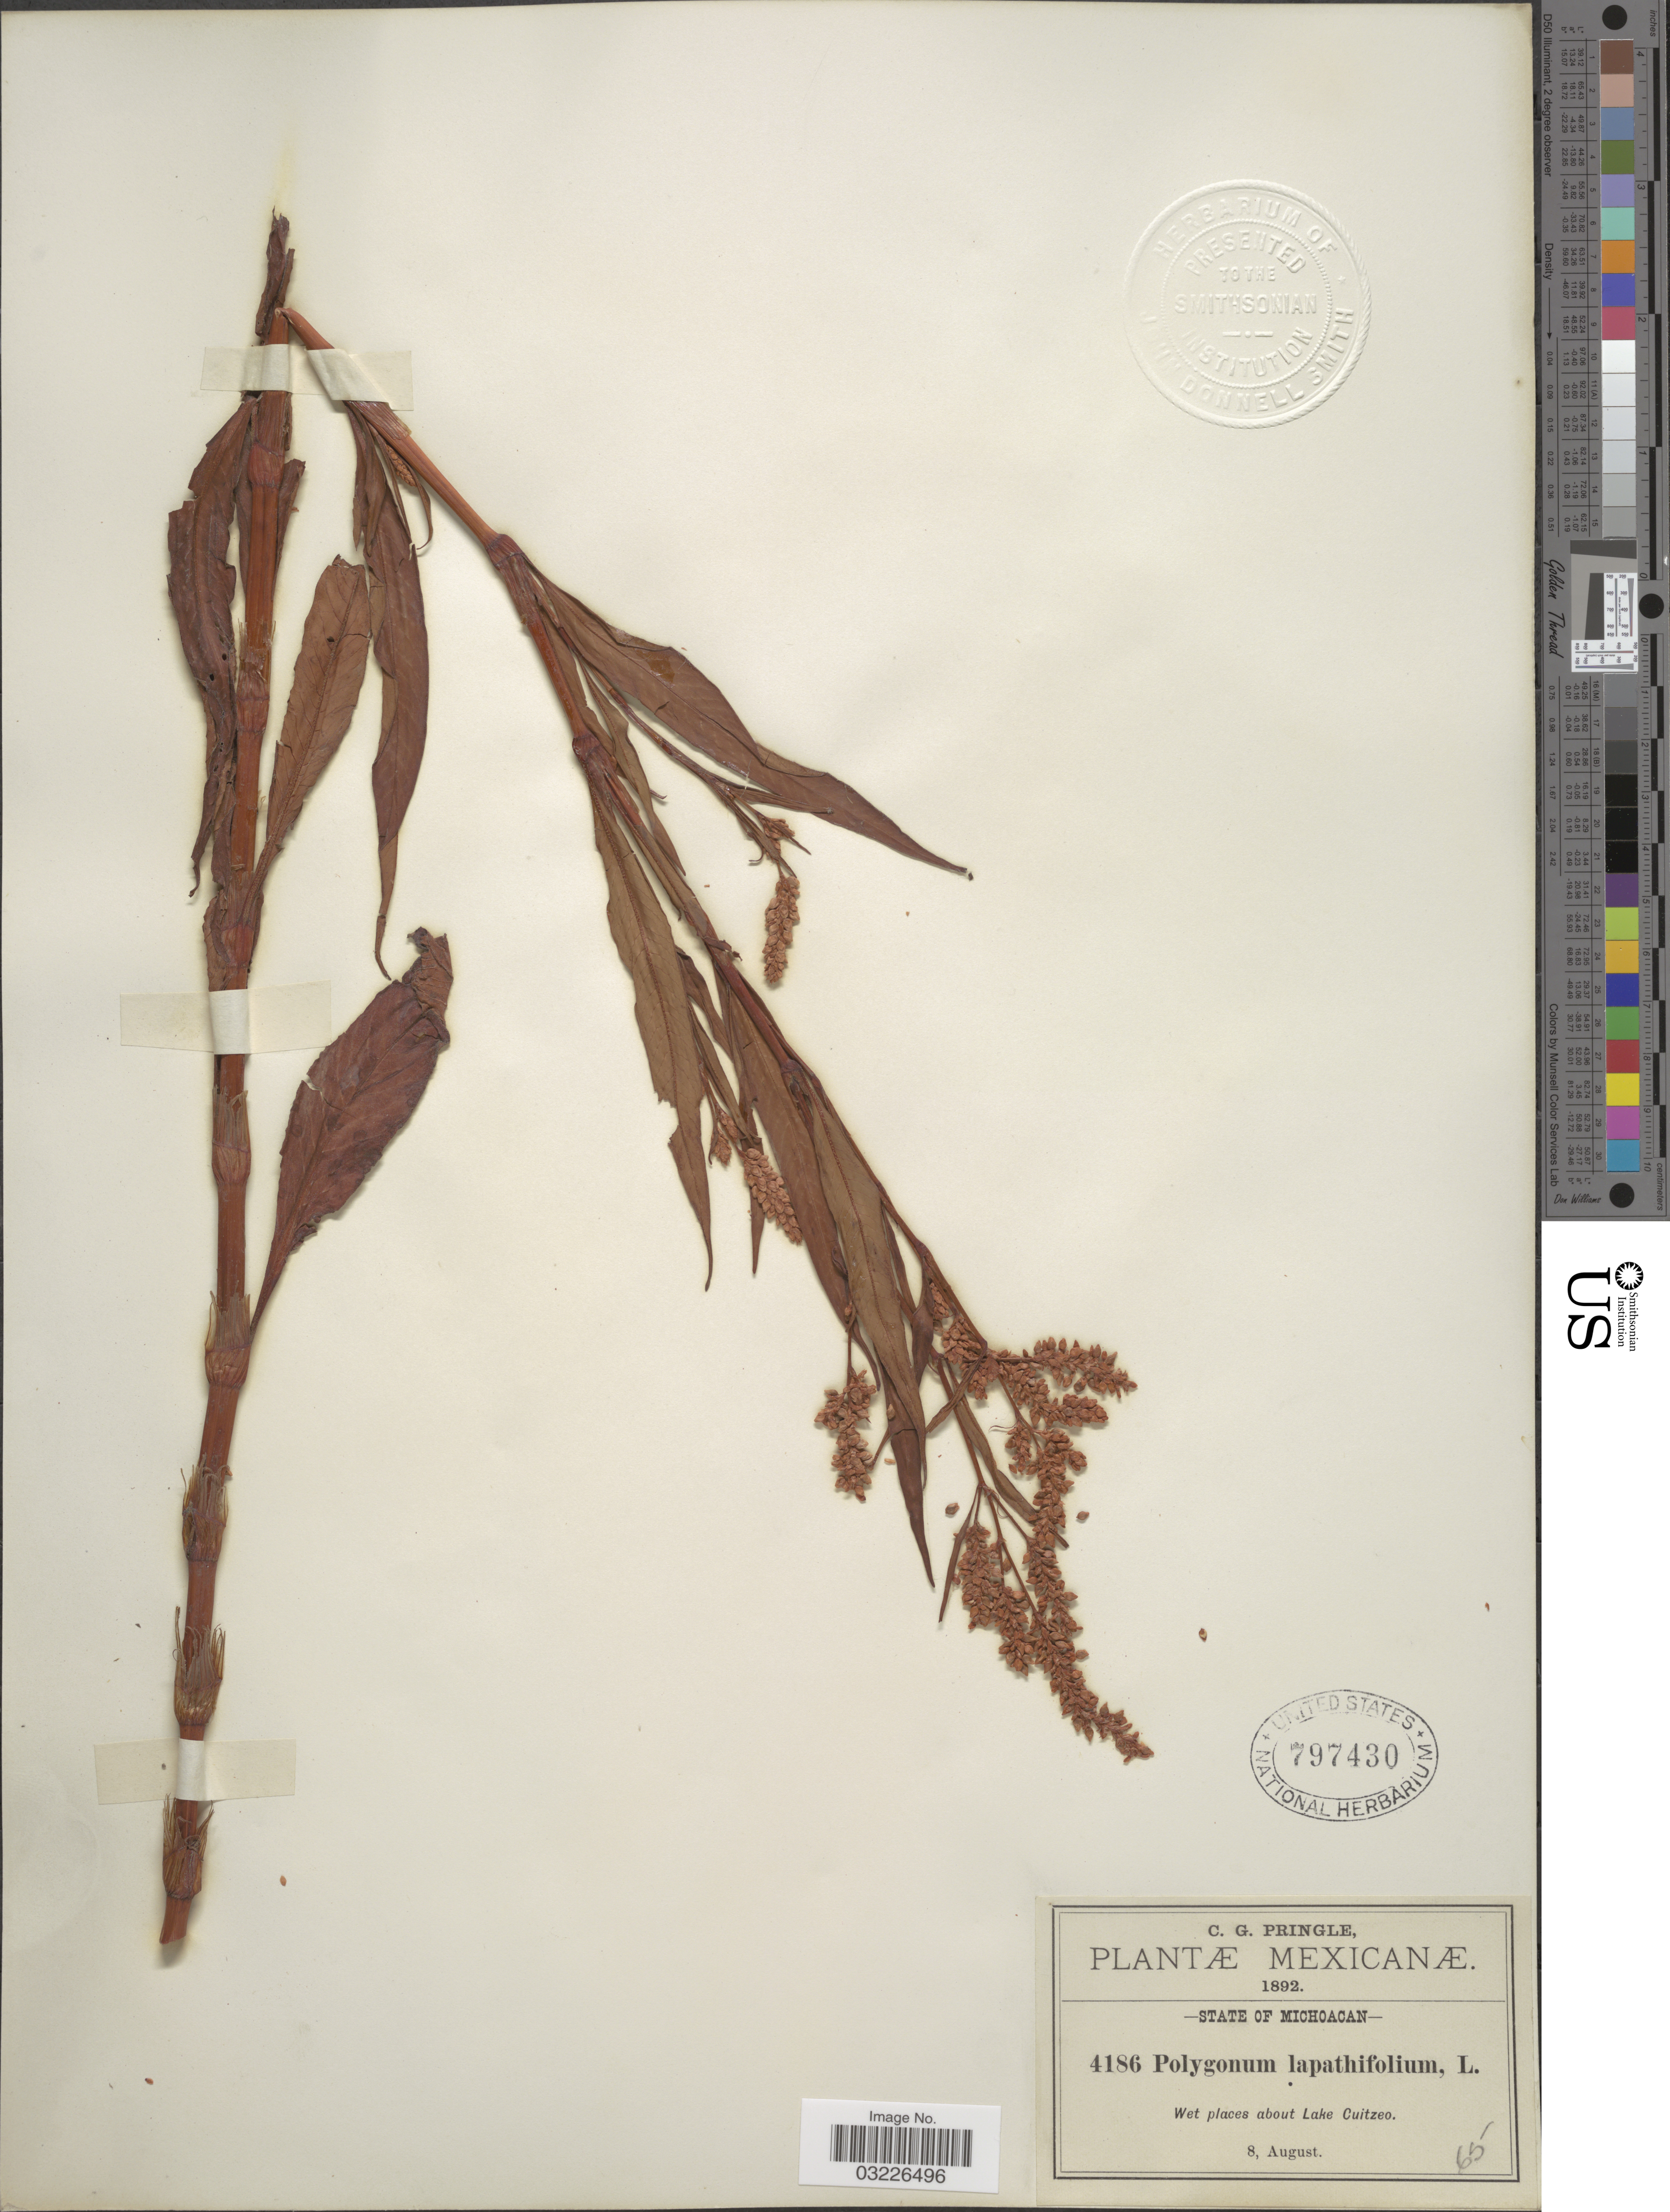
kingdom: Plantae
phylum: Tracheophyta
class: Magnoliopsida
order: Caryophyllales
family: Polygonaceae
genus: Polygonum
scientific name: Polygonum lapathifolium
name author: L.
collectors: C. G. Pringle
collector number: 4186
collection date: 1892-08-08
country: Mexico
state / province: Michoacán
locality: Wet places about Lake Cuitzeo.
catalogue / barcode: US 797430